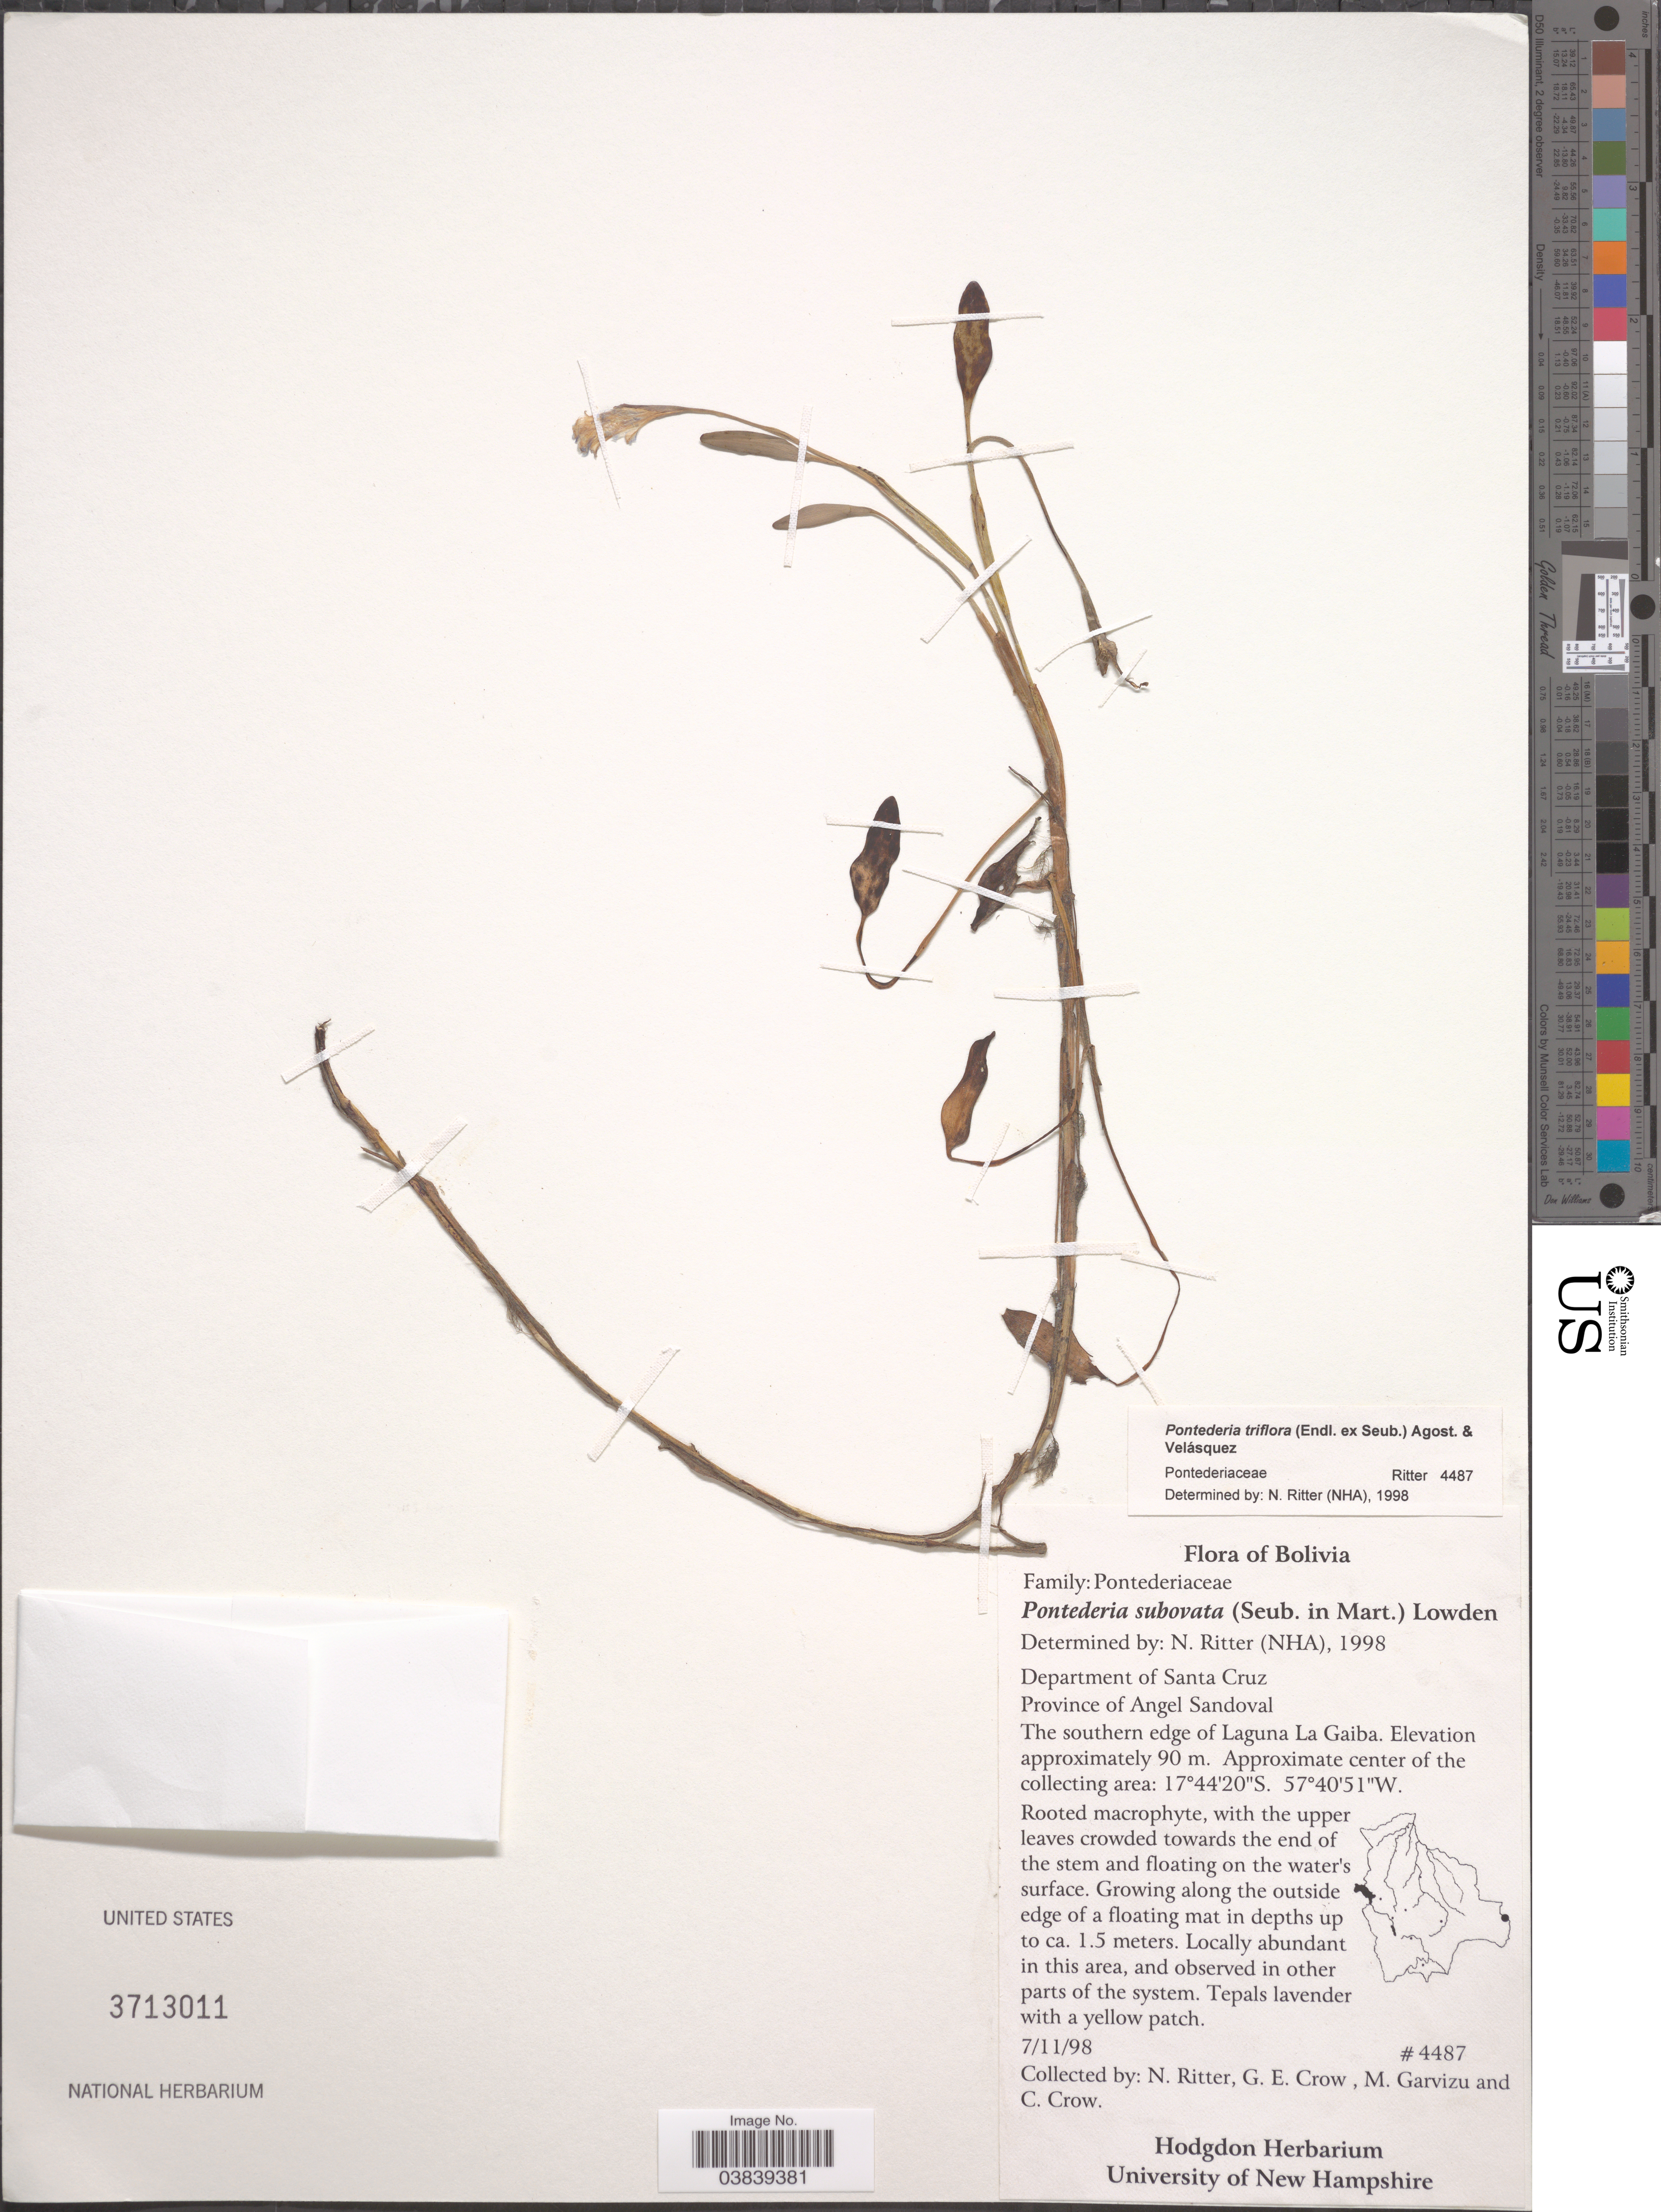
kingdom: Plantae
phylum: Tracheophyta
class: Liliopsida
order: Commelinales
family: Pontederiaceae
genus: Pontederia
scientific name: Pontederia triflora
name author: (Endl. ex Seub.) G. Agostini et al.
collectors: N. Ritter, G. Crow, M. Garvizu & C. Crow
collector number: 4487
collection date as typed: Transcribed d/m/y: 7/11/98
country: Bolivia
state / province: Santa Cruz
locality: Department of Santa Cruz. Province of Angel Sandoval. The southern edge of Laguna La Gaiba.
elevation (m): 90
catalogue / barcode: US 3713011